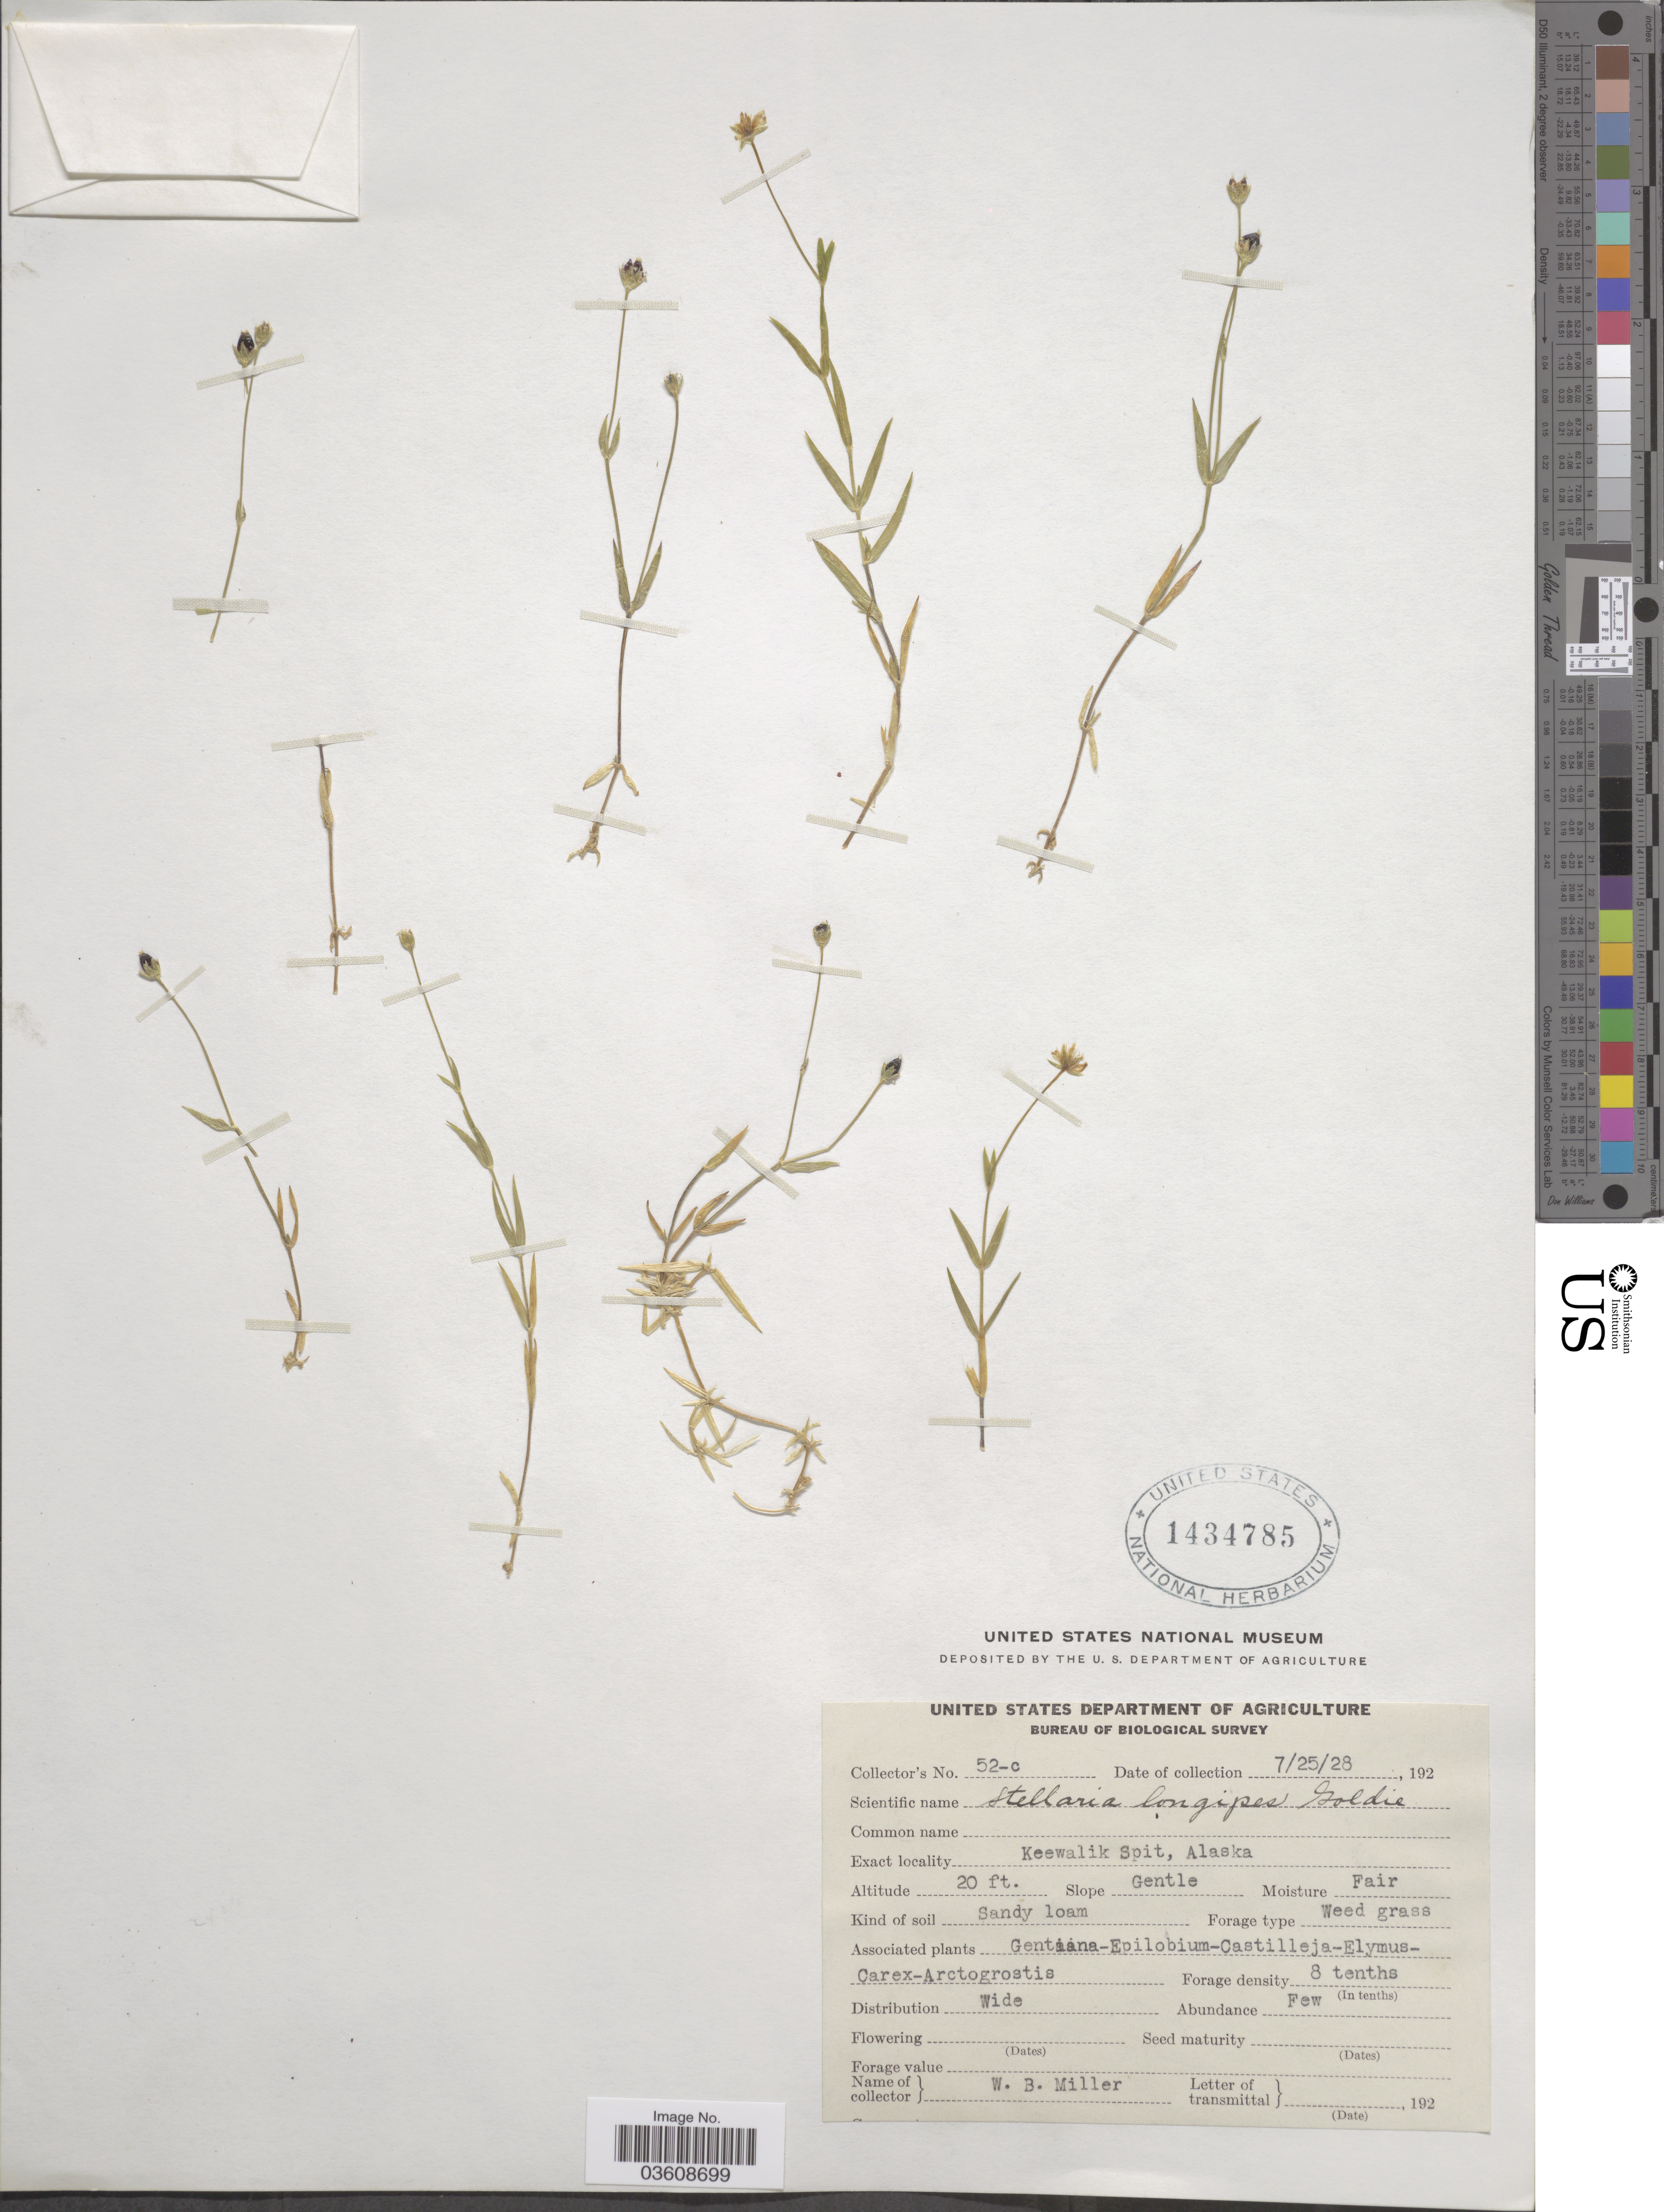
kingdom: Plantae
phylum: Tracheophyta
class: Magnoliopsida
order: Caryophyllales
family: Caryophyllaceae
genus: Stellaria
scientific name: Stellaria longipes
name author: Goldie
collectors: W. Miller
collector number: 52-c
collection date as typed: Transcribed d/m/y: 25/7/28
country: United States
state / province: Alaska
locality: Keewalik Spit.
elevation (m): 6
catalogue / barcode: US 1434785